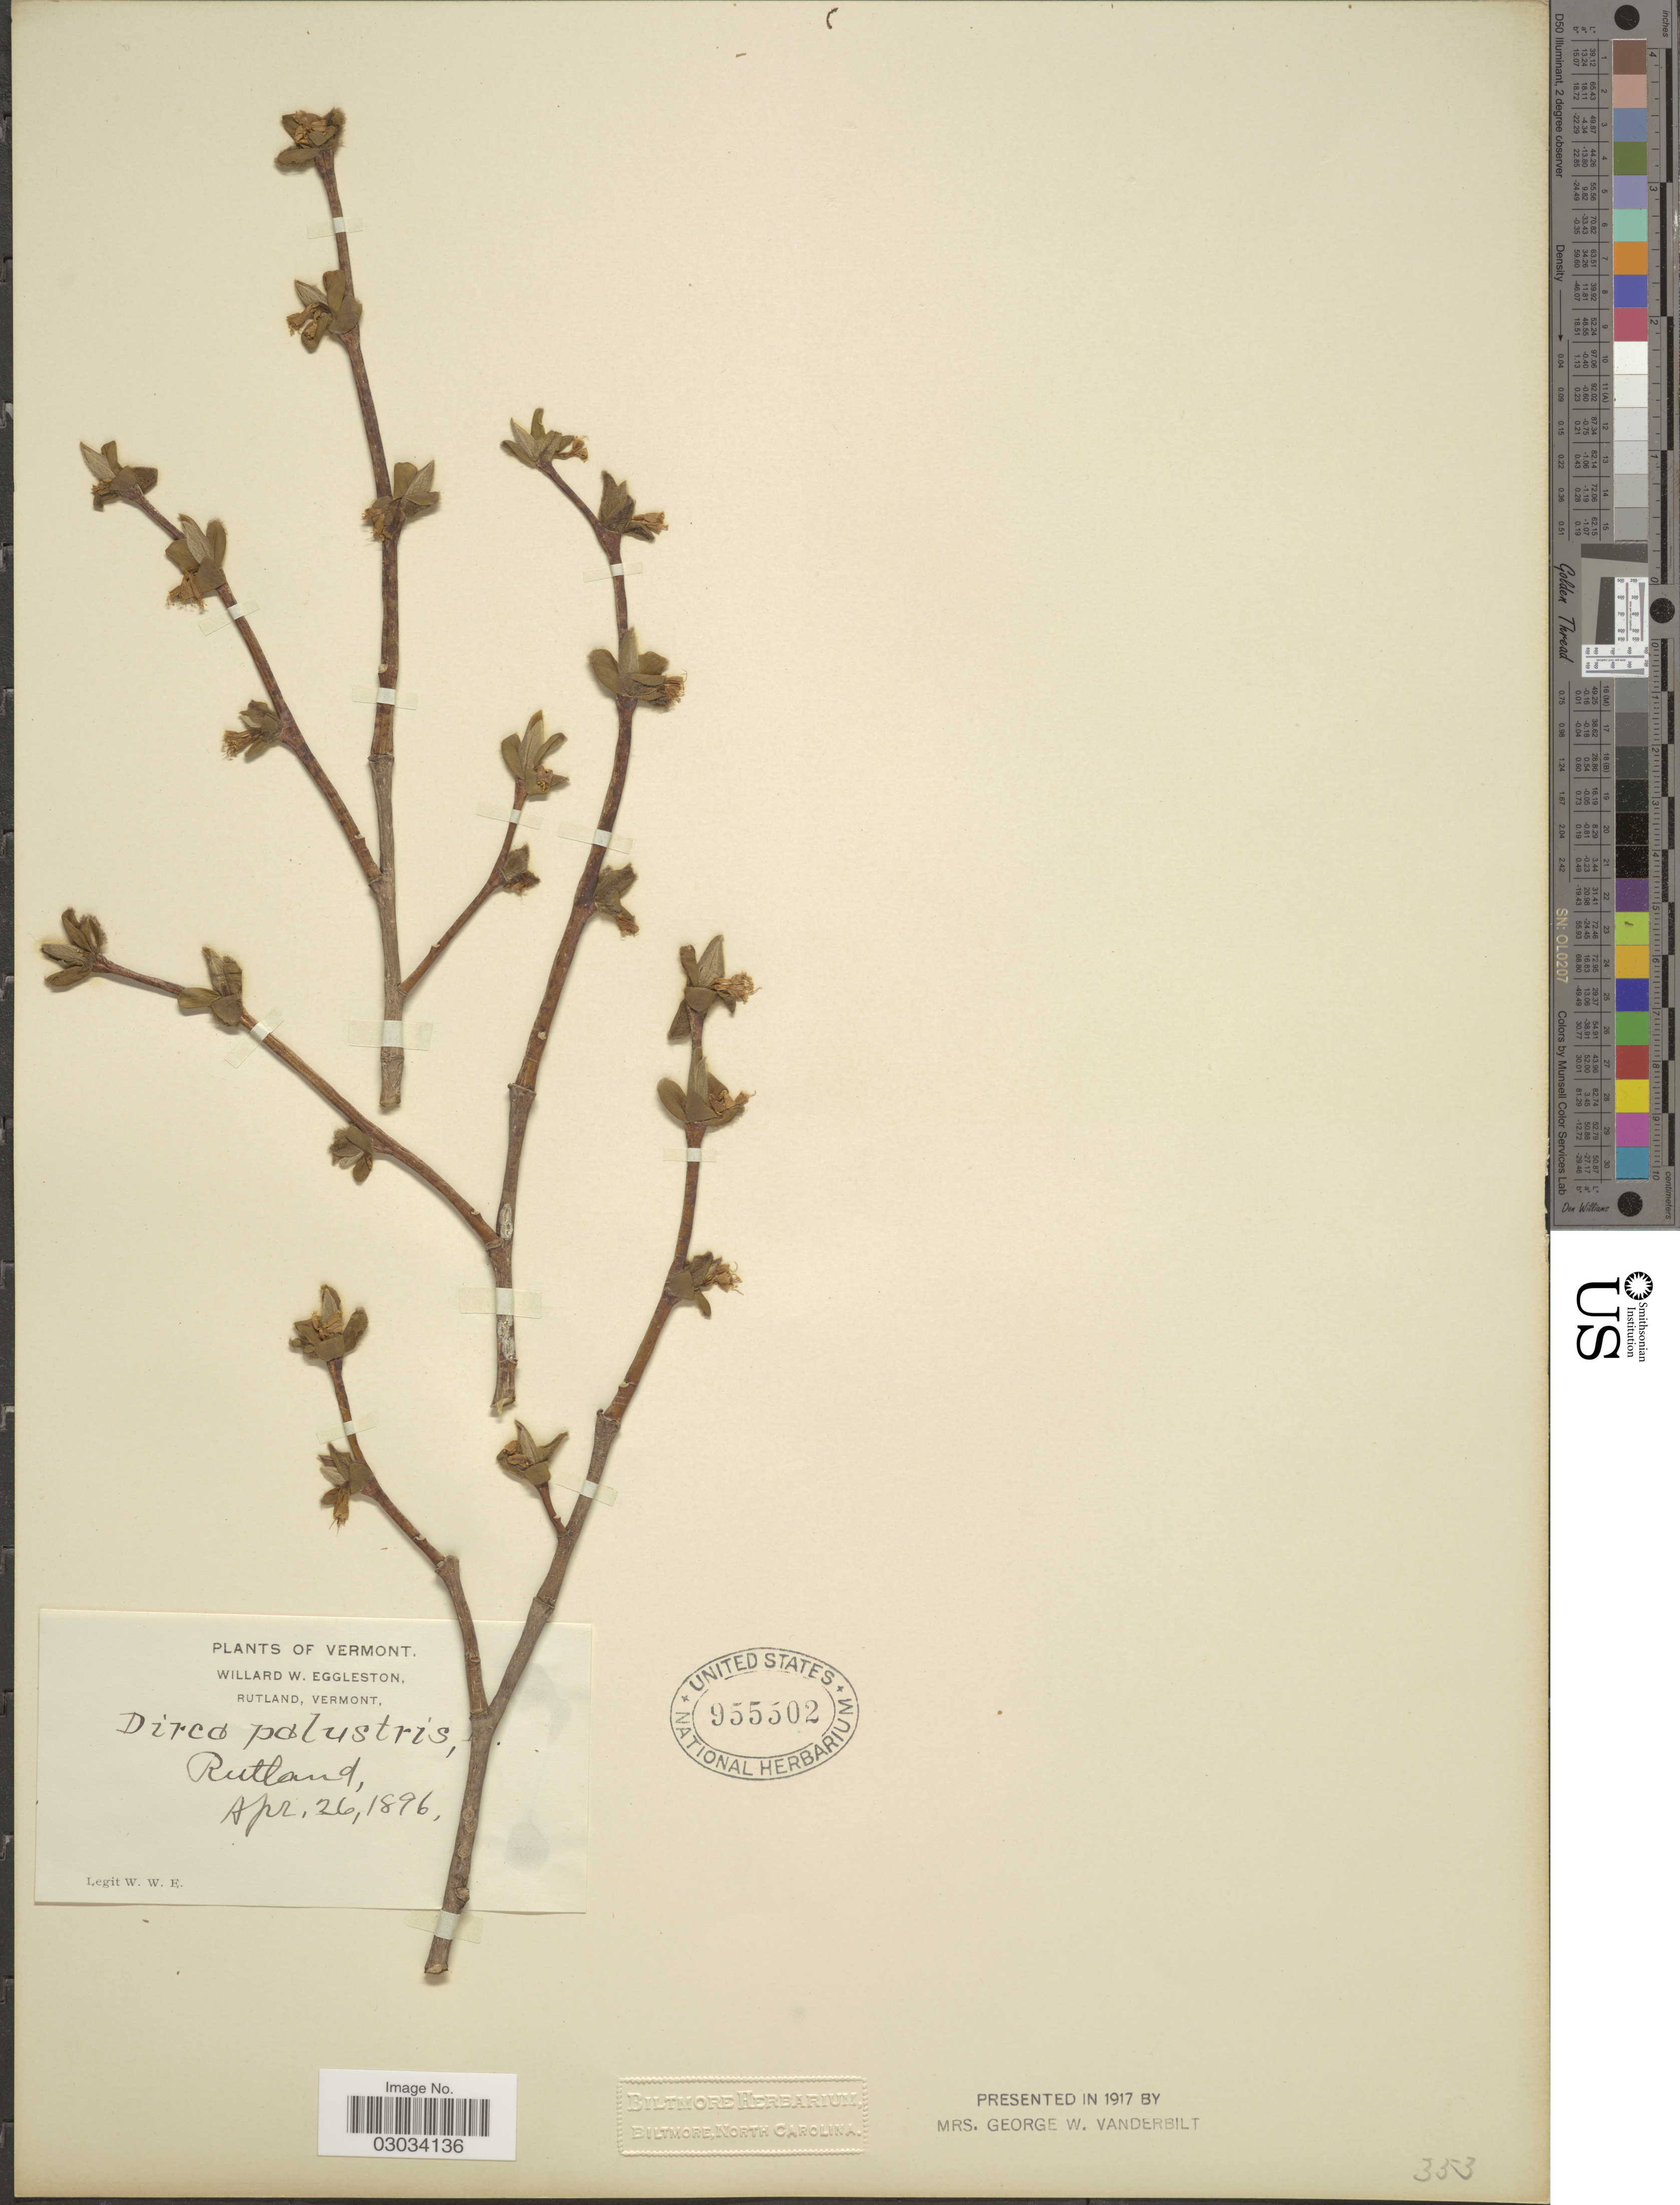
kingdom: Plantae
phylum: Tracheophyta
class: Magnoliopsida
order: Malvales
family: Thymelaeaceae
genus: Dirca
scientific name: Dirca palustris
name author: L.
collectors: W. Eglleston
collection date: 1896-04-26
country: United States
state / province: Vermont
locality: Rutland.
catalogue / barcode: US 955502